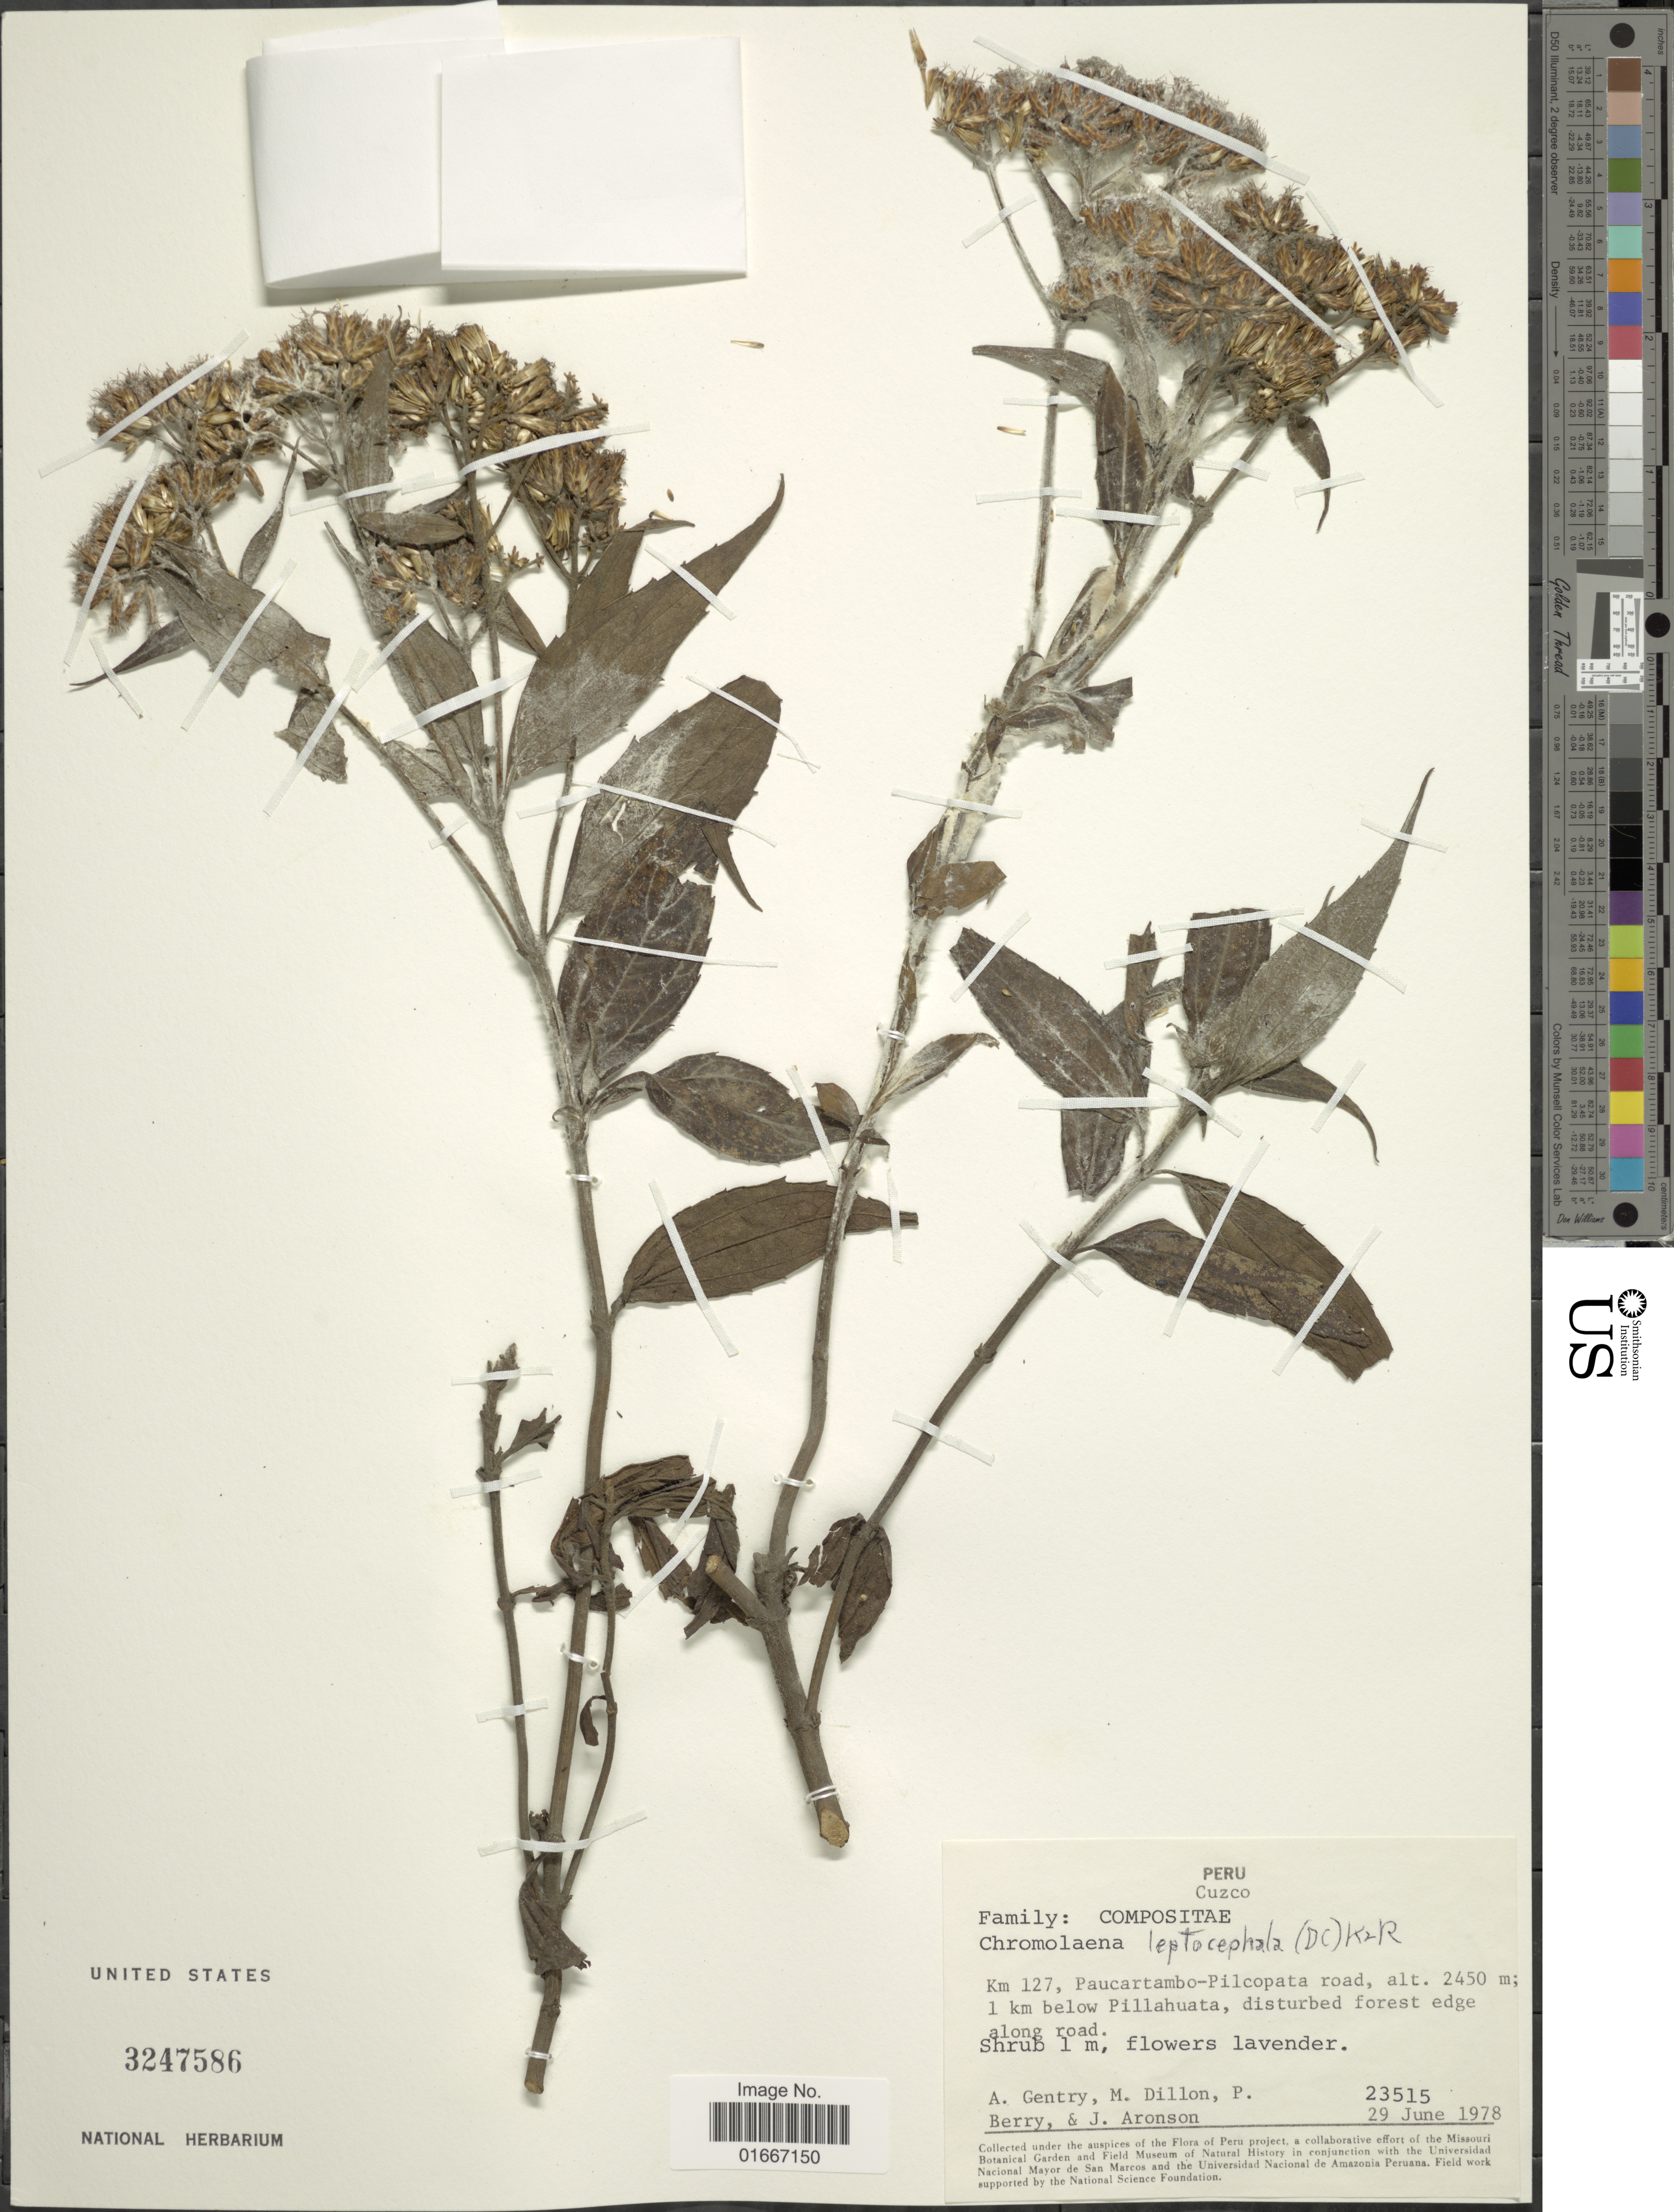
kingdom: Plantae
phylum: Tracheophyta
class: Magnoliopsida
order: Asterales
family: Asteraceae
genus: Chromolaena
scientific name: Chromolaena leptocephala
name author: (DC.) R.M. King & H. Rob.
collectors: A. H. Gentry, M. O. Dillon, P. Berry & J. Aronson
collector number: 23515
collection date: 1978-06-29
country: Peru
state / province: Cusco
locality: Peru. Cuzco. Km 127, Paucartambo-Pilcopata road, 1 km below Pillahuata, disturbed forest edge along road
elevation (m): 2450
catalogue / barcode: US 3247586